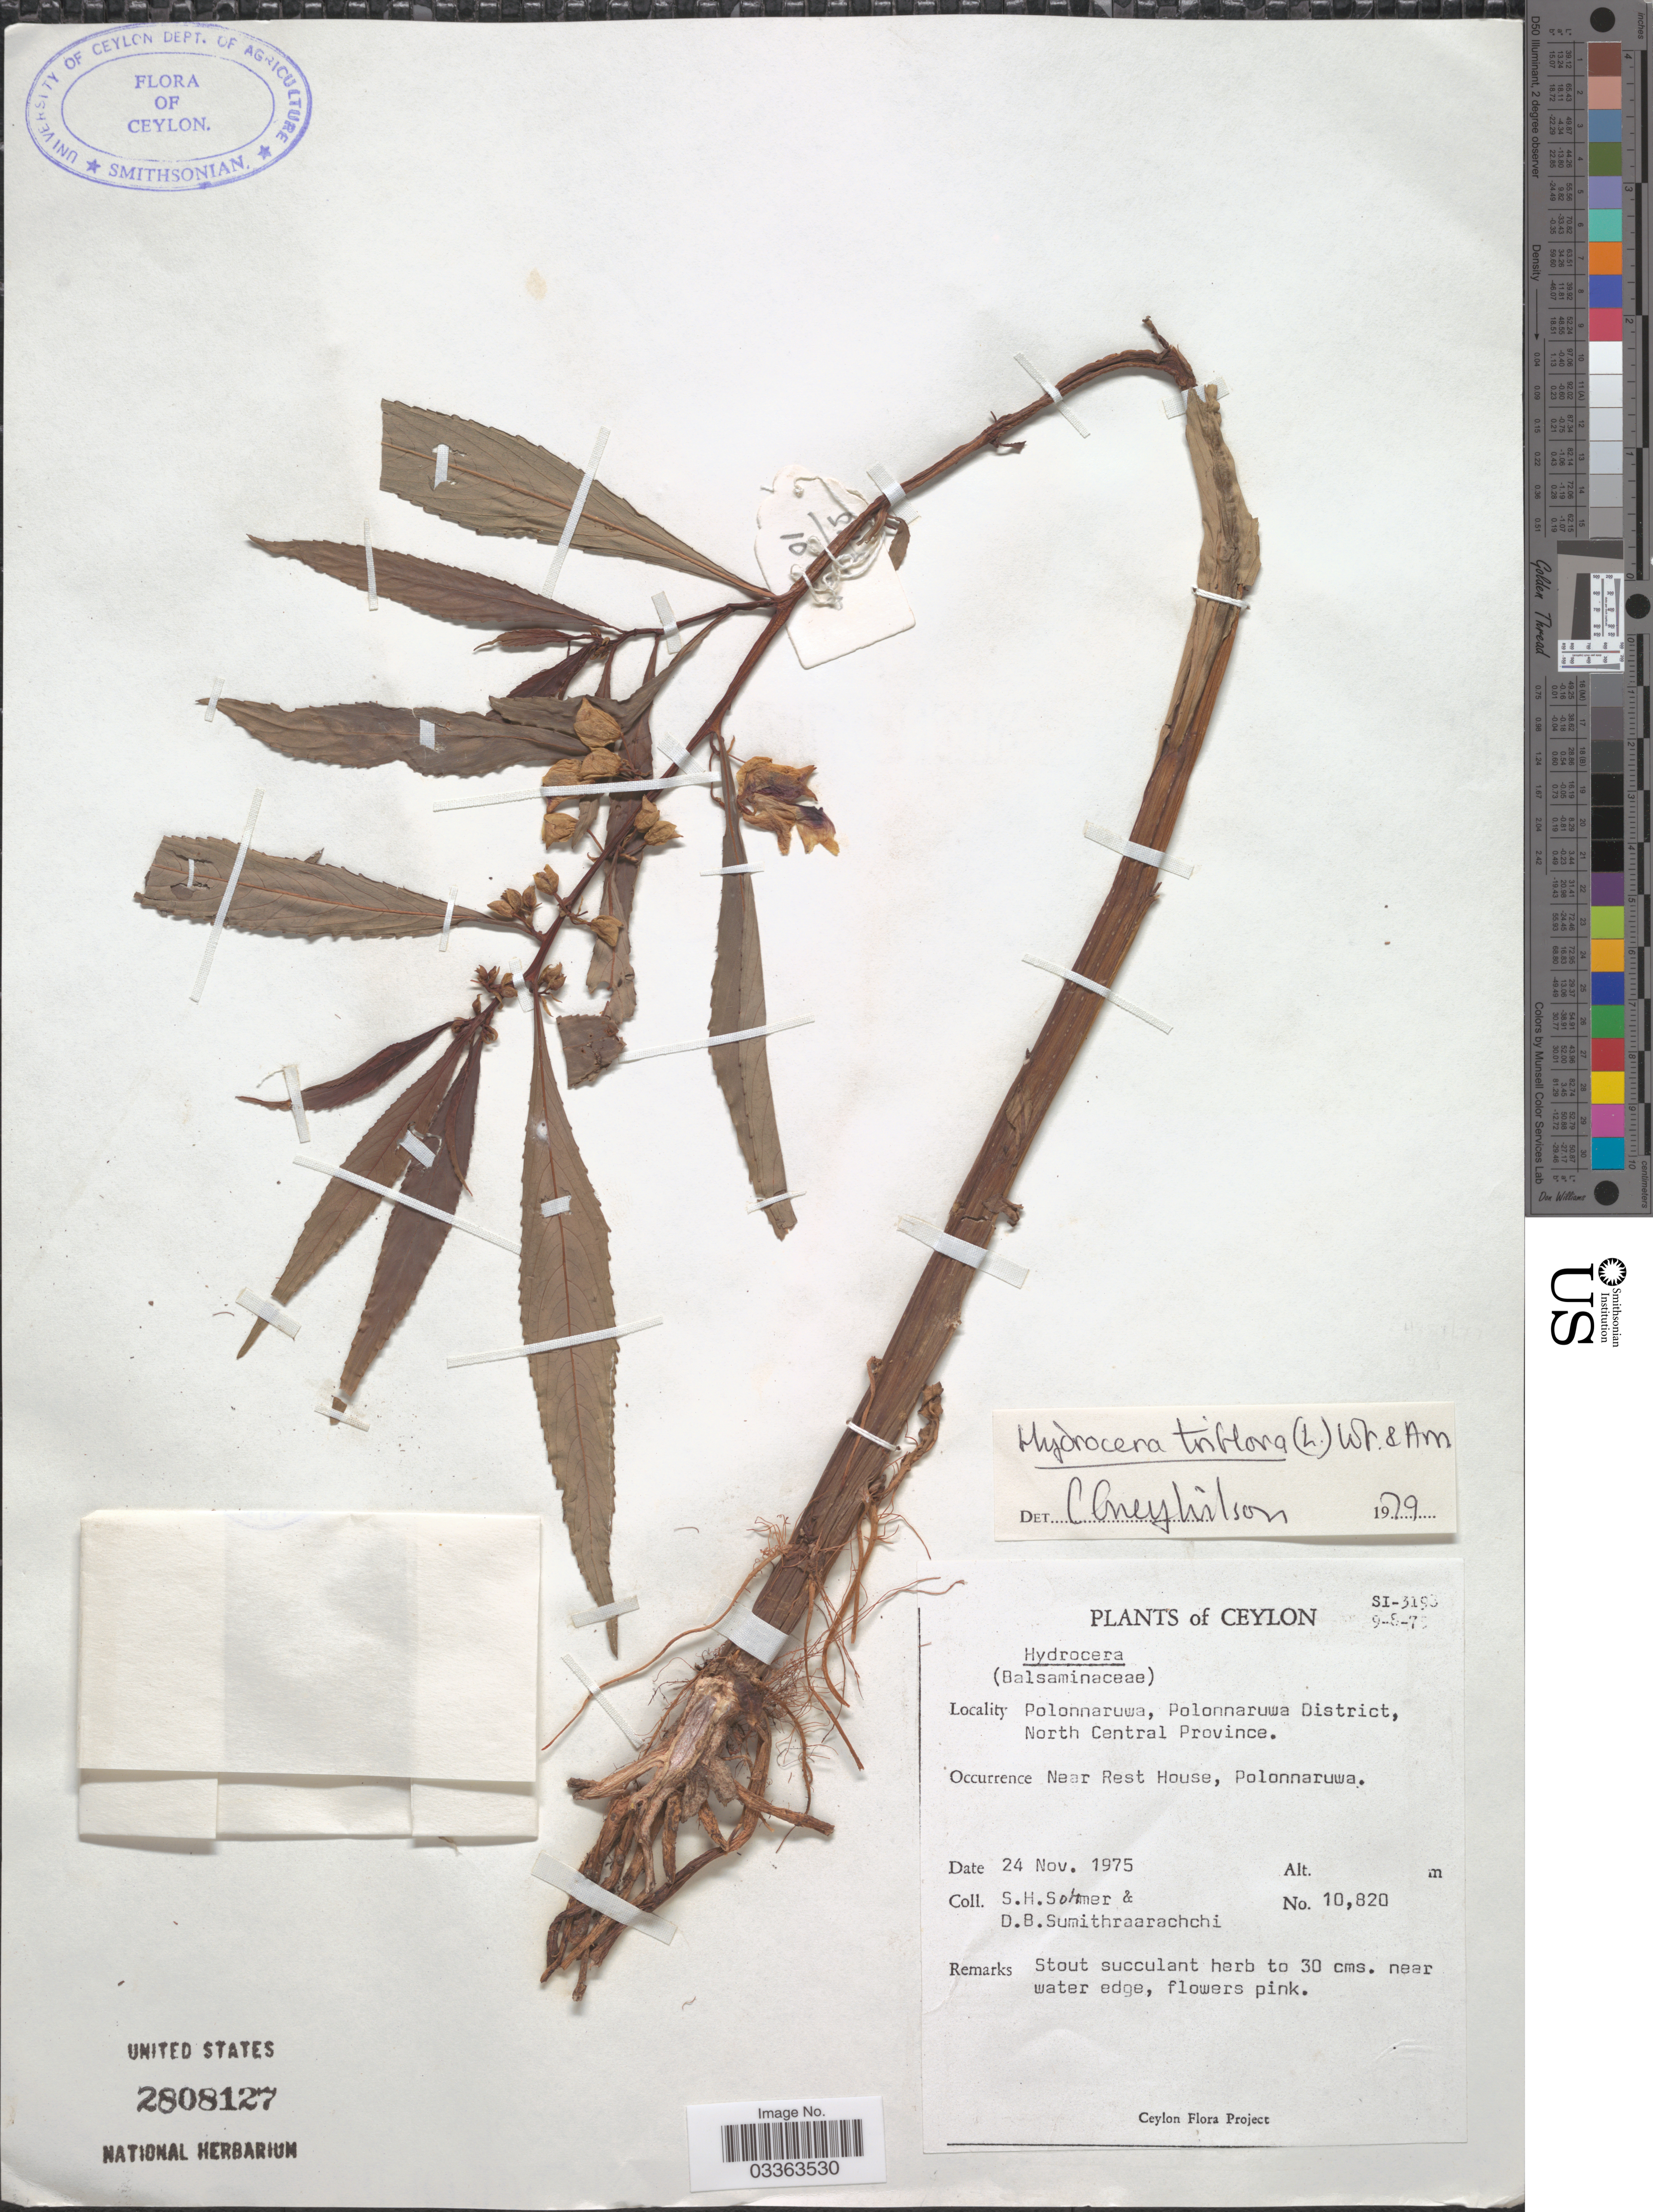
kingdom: Plantae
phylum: Tracheophyta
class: Magnoliopsida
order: Ericales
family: Balsaminaceae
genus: Hydrocera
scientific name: Hydrocera triflora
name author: (L.) Wight & Arn.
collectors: S. H. Sohmer & D. B. Sumithraarachchi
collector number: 10820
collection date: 1975-11-24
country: Sri Lanka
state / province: North Central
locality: Ceylon, Polonnaruwa, Polonnaruwa District, Near Rest House, Polonnaruwa.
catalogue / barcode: US 2808127